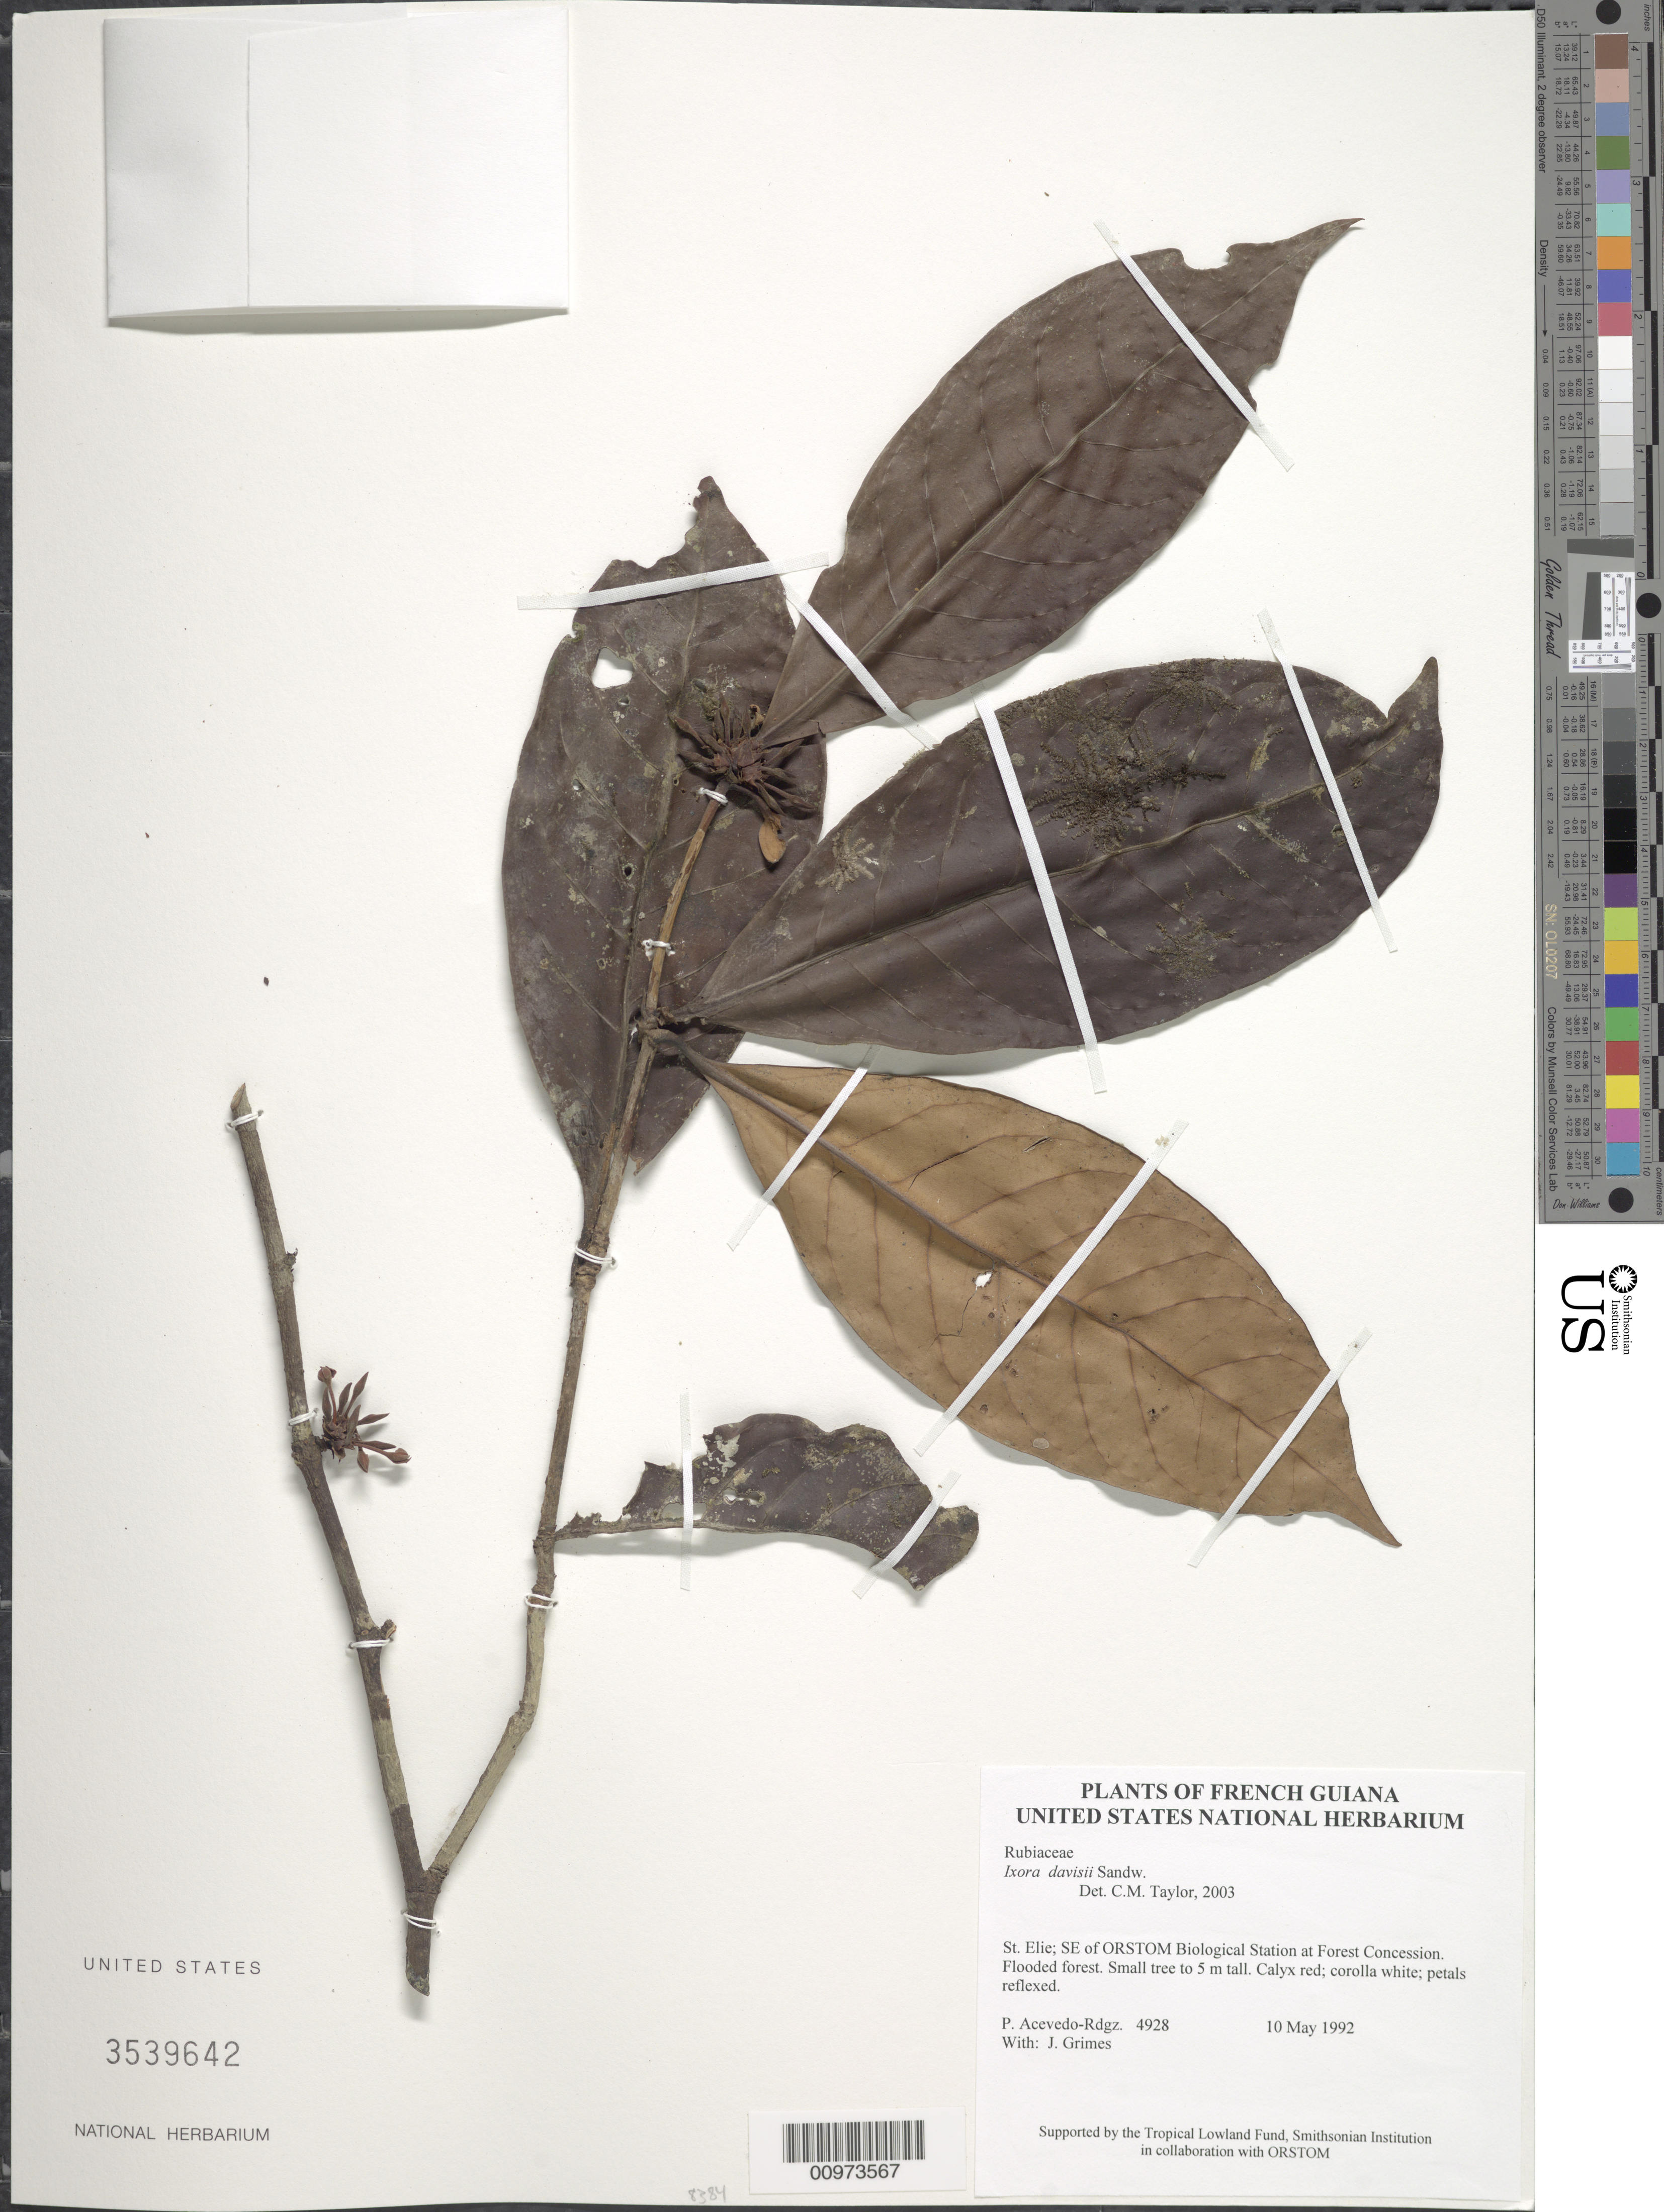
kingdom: Plantae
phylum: Tracheophyta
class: Magnoliopsida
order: Gentianales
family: Rubiaceae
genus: Ixora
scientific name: Ixora davisii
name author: Sandwith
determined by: Taylor, Charlotte M.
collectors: P. Acevedo-Rodr. & J. Grimes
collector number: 4928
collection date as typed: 10 May 1992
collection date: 1992-05-10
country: French Guiana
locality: St. Elie; SE of ORSTOM Biological Station at Forest Concession.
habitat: Flooded forest.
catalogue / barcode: US 3539642